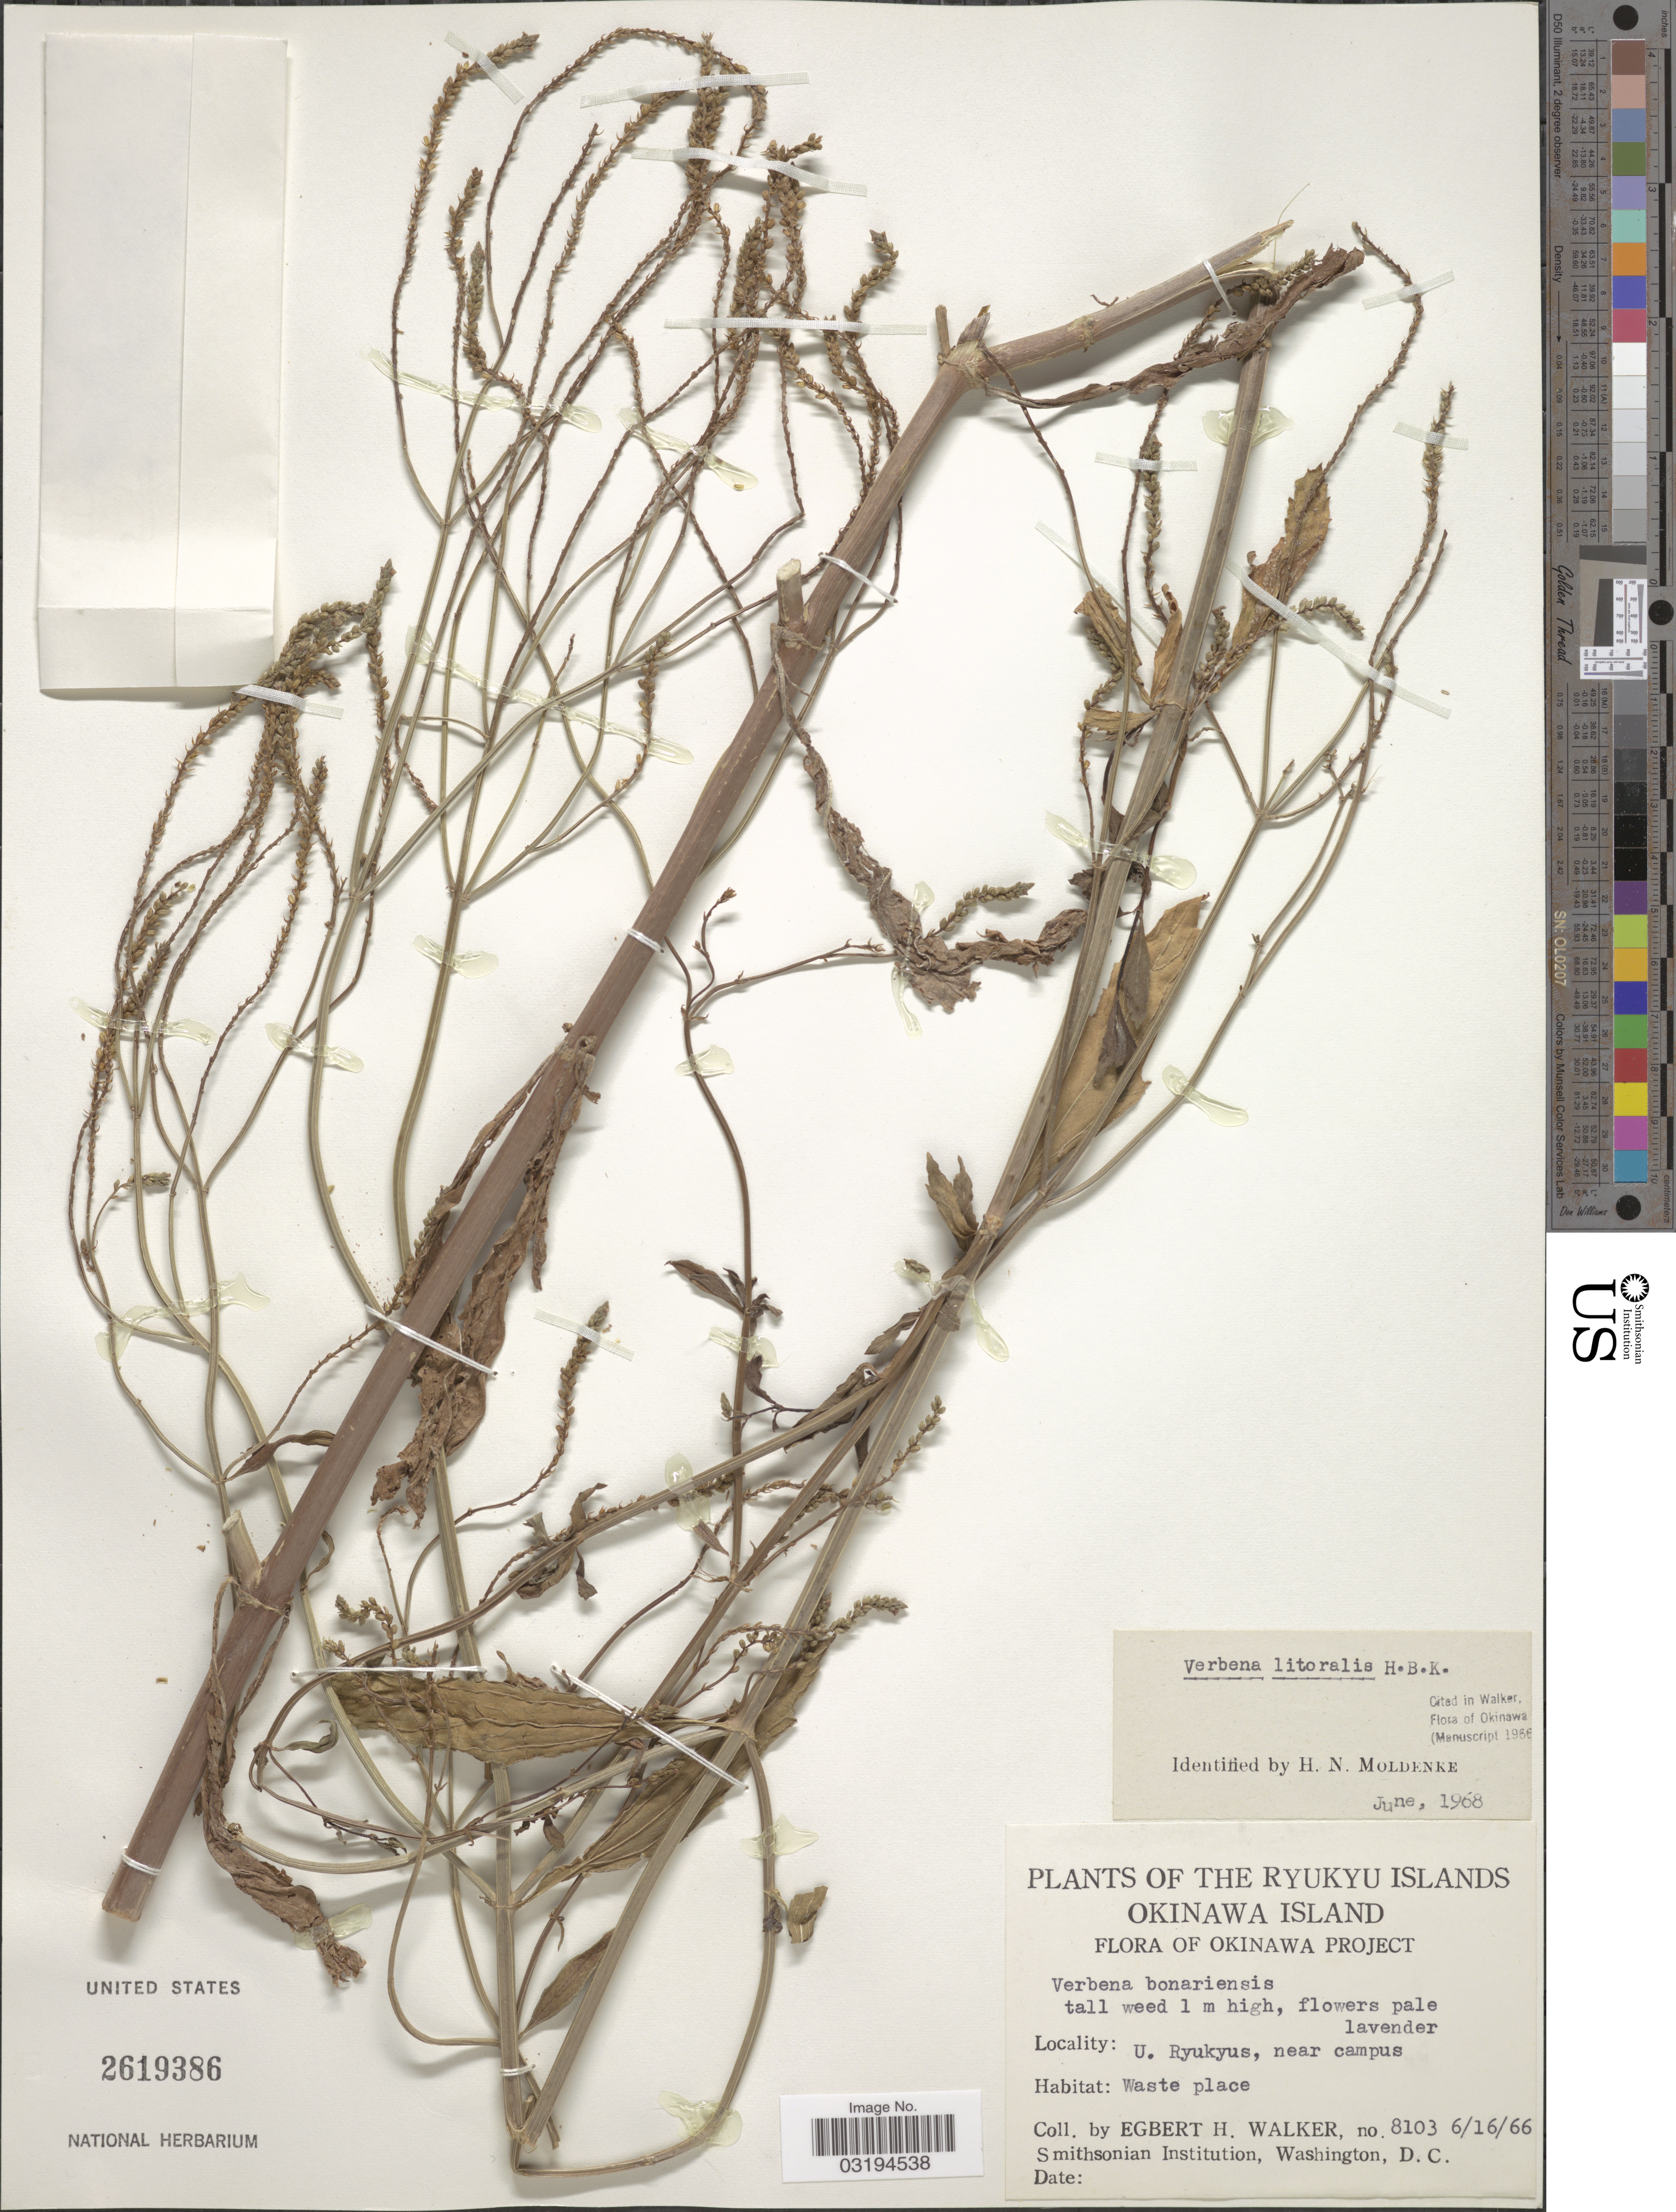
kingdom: Plantae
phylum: Tracheophyta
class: Magnoliopsida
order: Lamiales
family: Verbenaceae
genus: Verbena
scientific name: Verbena litoralis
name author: Kunth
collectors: E. H. Walker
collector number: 8103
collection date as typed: Transcribed d/m/y: 16/6/66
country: Japan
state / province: Okinawa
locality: The Ryukyu Islands. Okinawa Island. Okinawa Project. U. Ryukyus, near campus.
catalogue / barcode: US 2619386